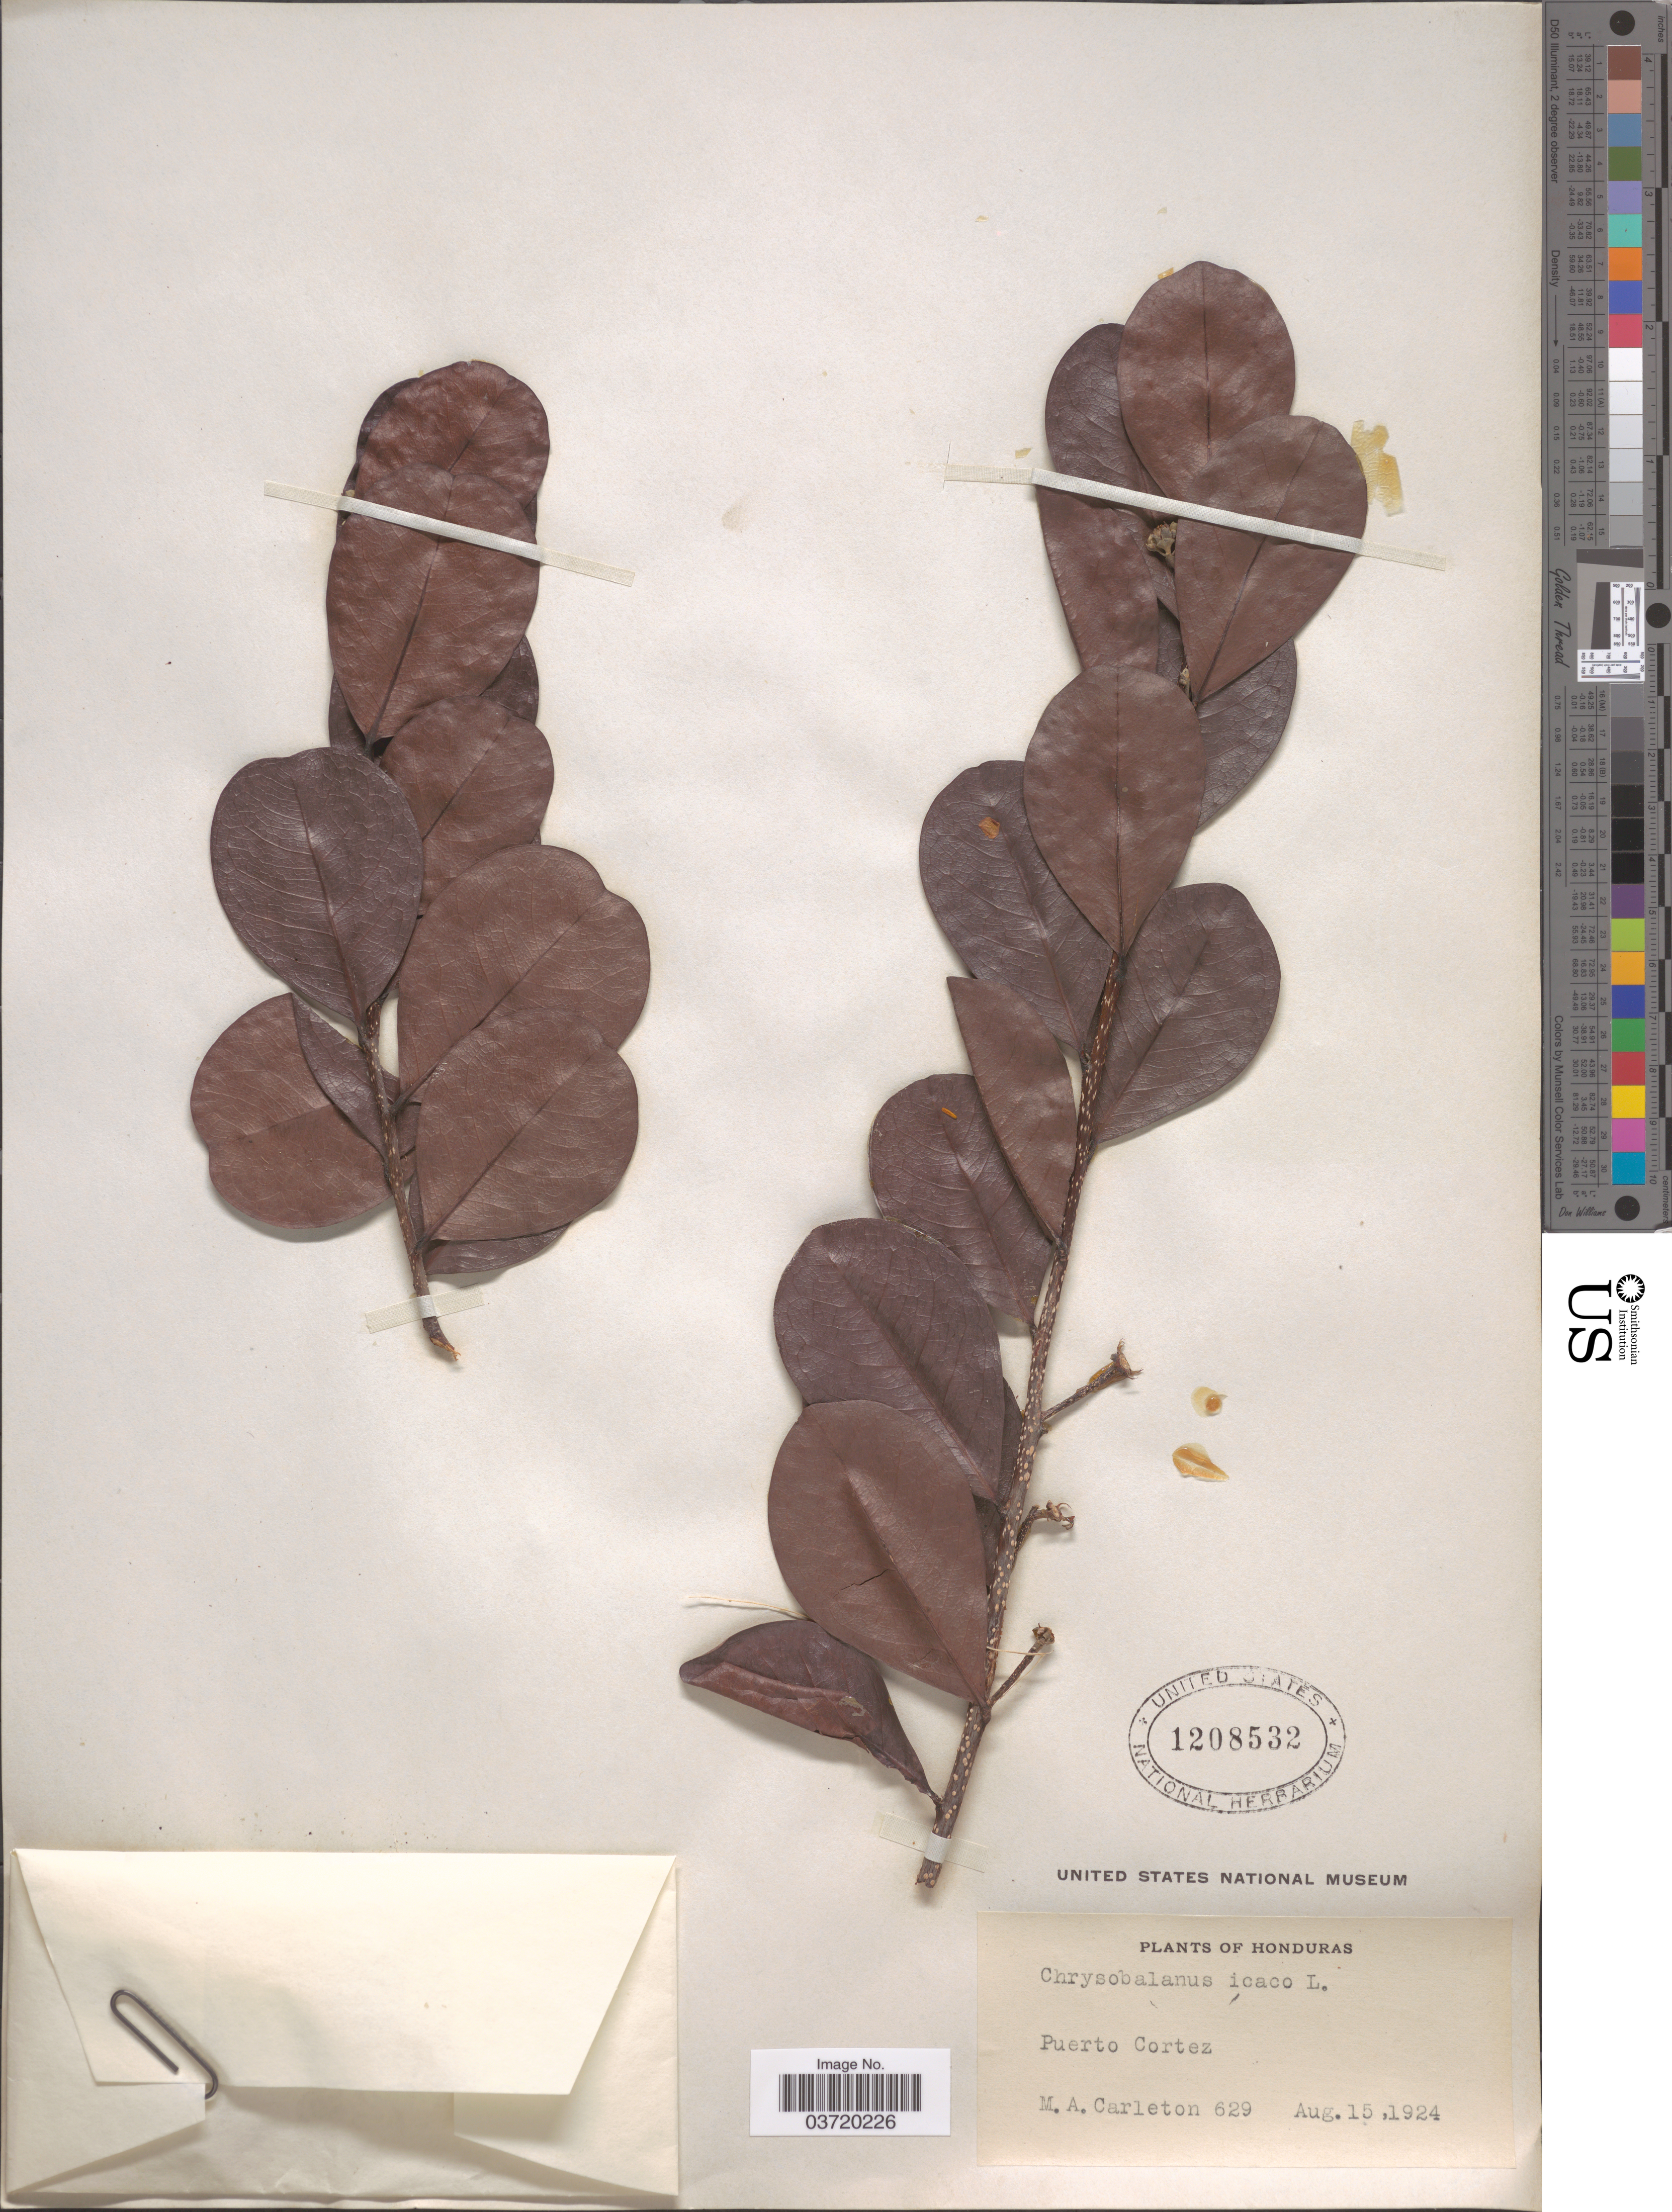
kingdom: Plantae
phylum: Tracheophyta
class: Magnoliopsida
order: Malpighiales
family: Chrysobalanaceae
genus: Chrysobalanus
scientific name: Chrysobalanus icaco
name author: L.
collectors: M. A. Carleton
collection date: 1924-08-15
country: Honduras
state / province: Cortes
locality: Puerto Cortez.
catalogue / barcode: US 1208532